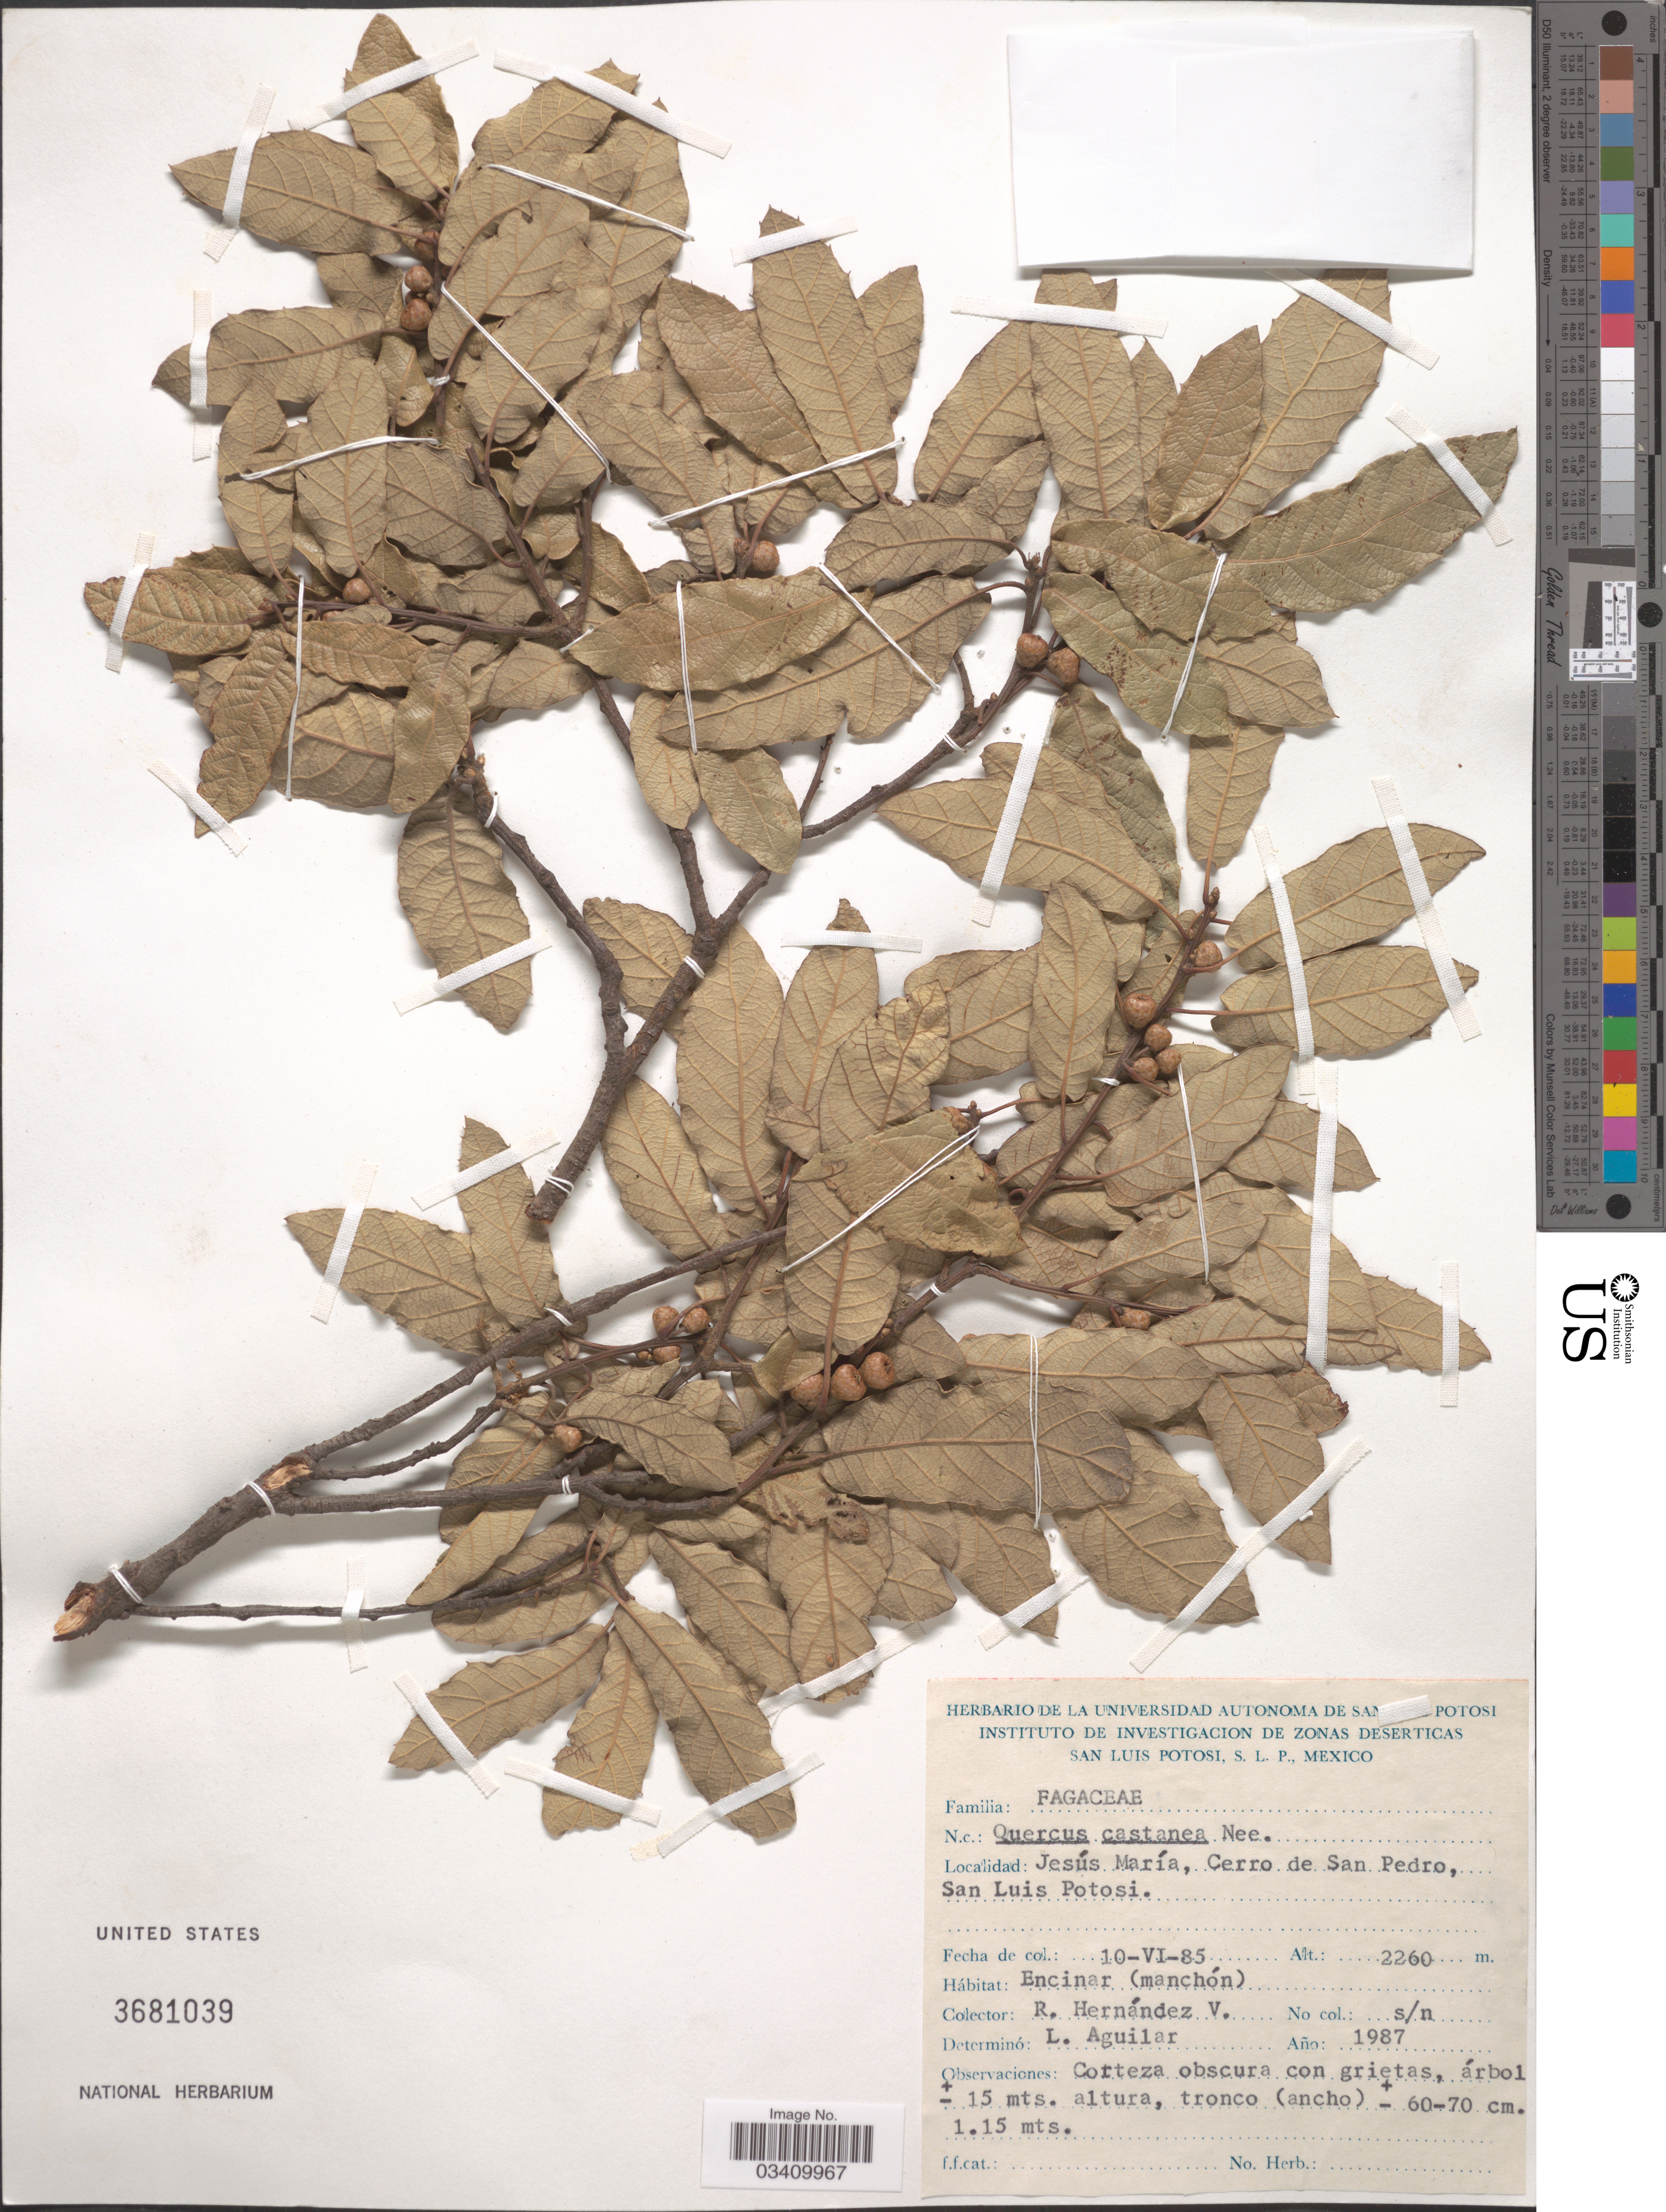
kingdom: Plantae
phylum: Tracheophyta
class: Magnoliopsida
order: Fagales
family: Fagaceae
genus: Quercus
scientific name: Quercus castanea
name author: Née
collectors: R. Hernandez V.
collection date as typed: Transcribed d/m/y: 10/6/85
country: Mexico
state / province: San Luis Potosí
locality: Jesús María, Cerro de San Pedro.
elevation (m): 2260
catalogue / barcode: US 3681039